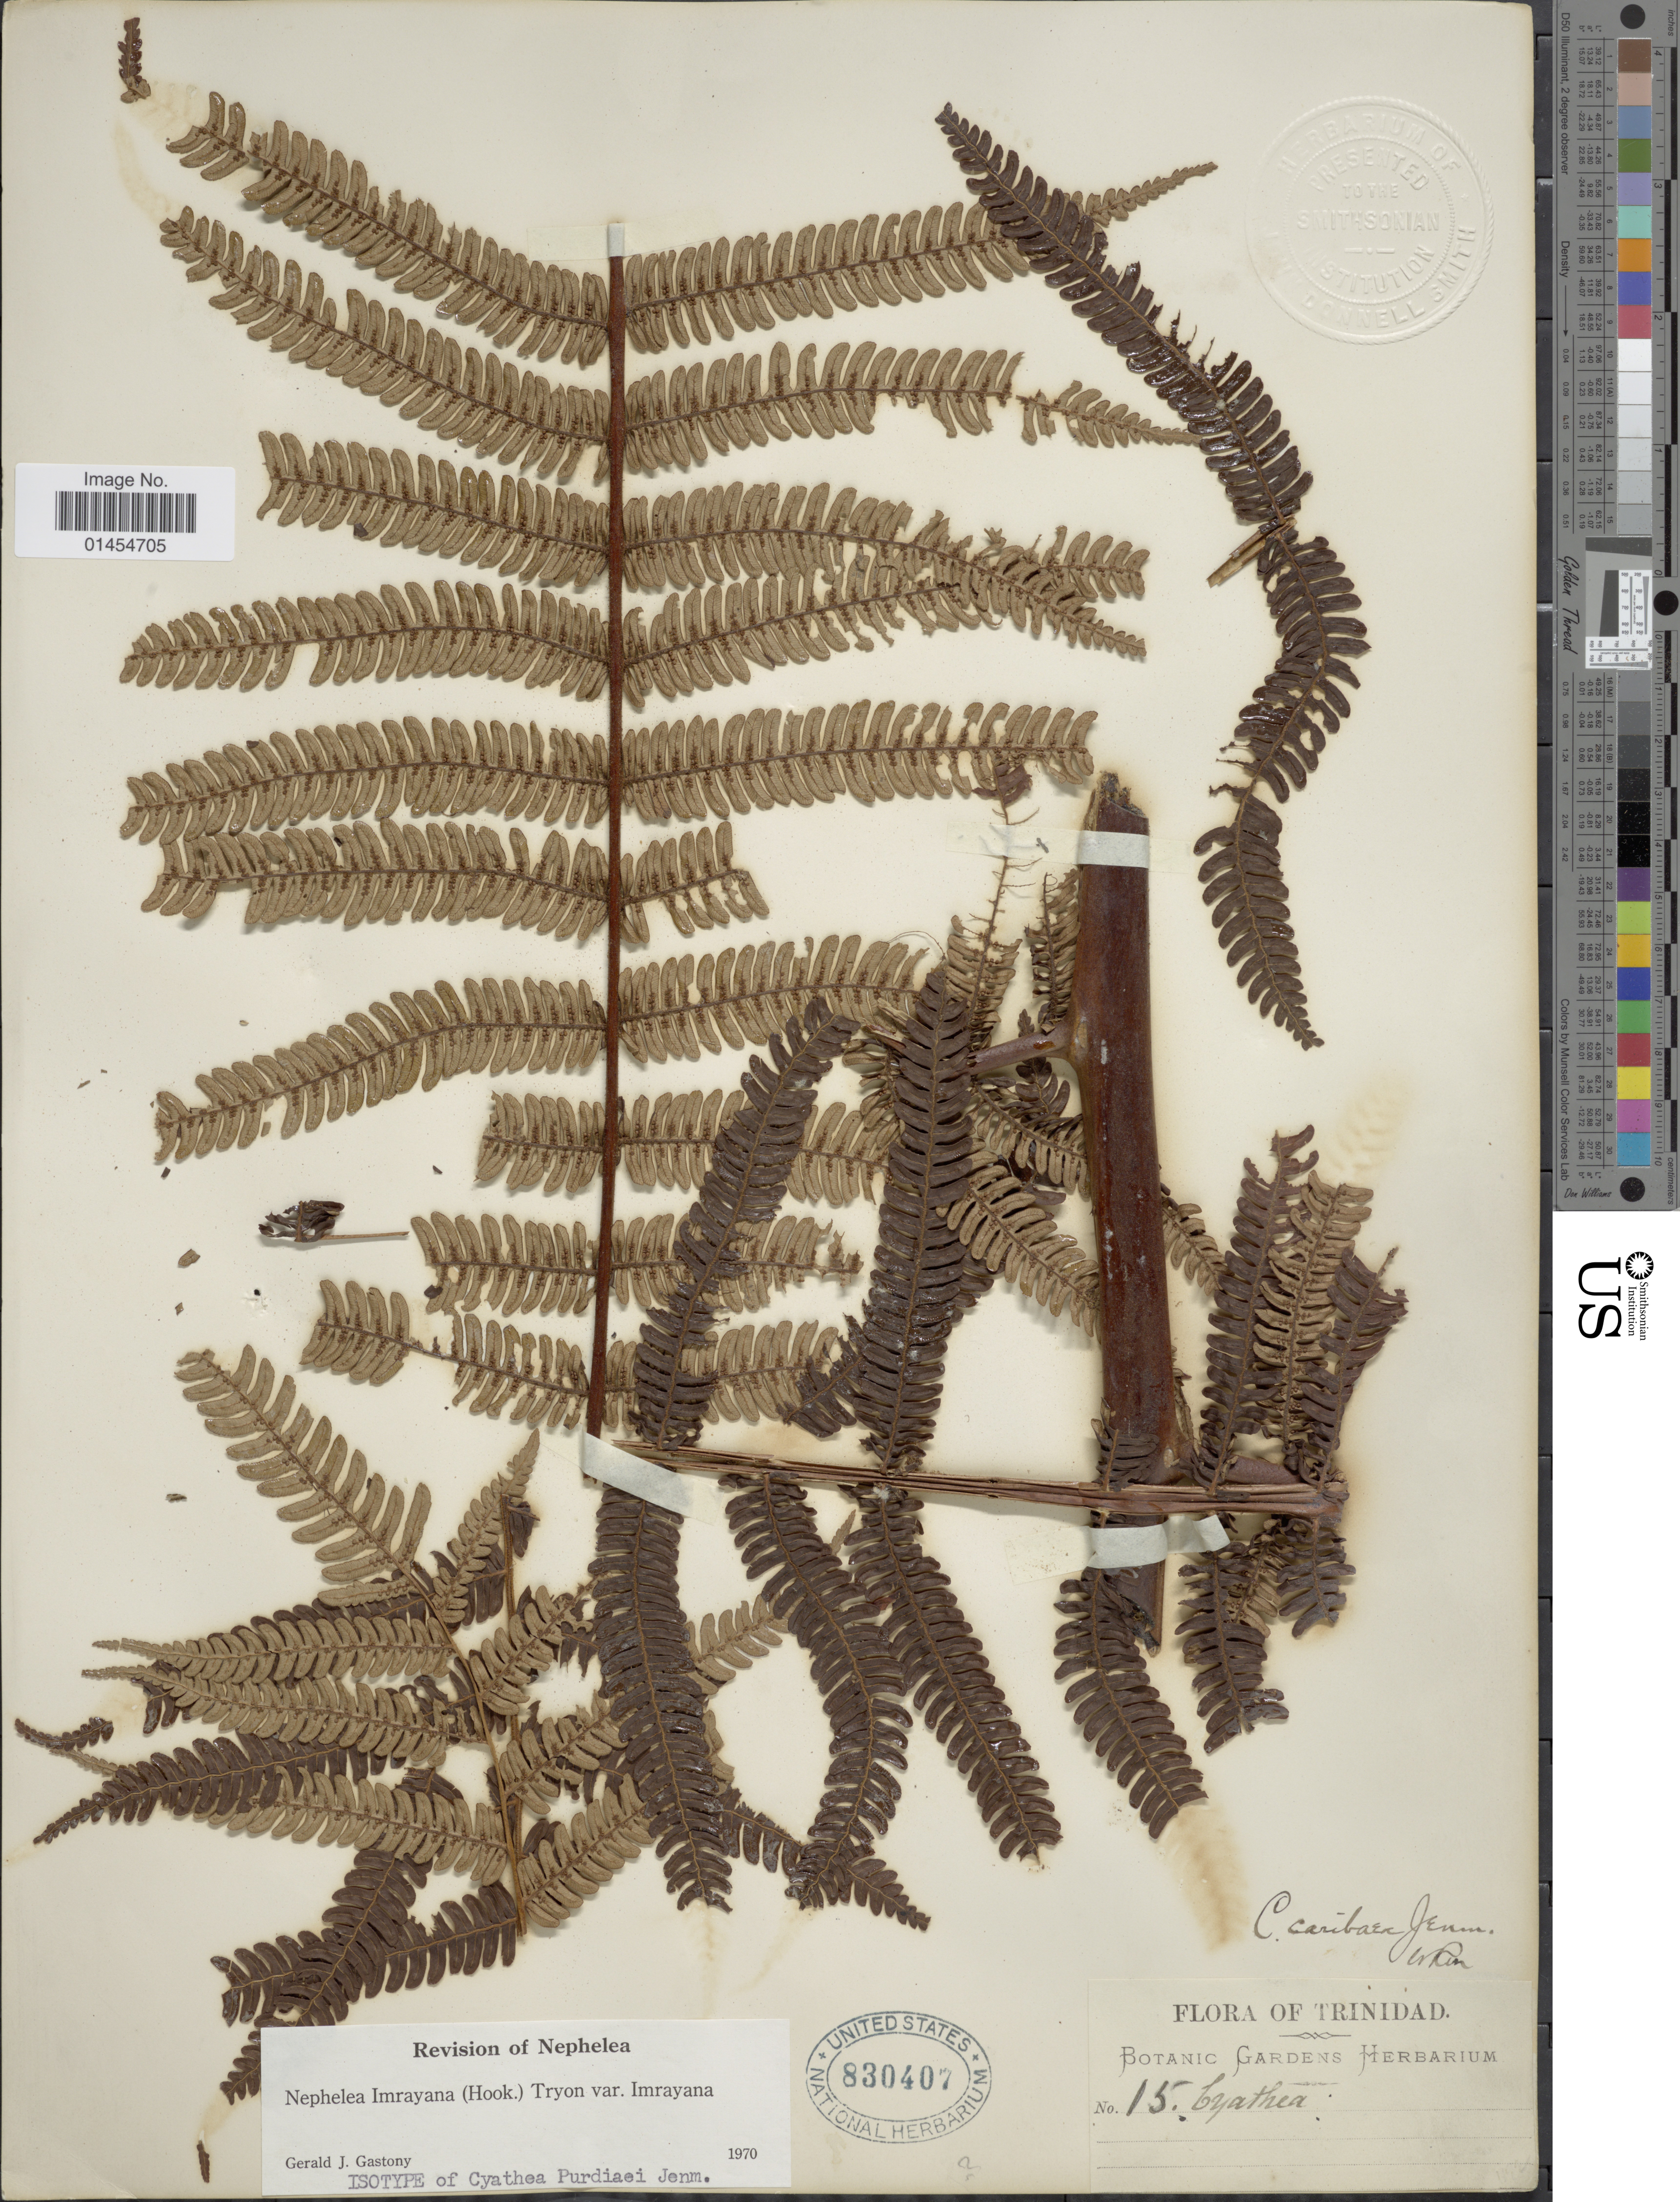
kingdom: Plantae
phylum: Tracheophyta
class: Polypodiopsida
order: Cyatheales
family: Cyatheaceae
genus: Alsophila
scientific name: Alsophila imrayana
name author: (Hook.) D.S. Conant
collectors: Botanic Gardens Herbarium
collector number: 15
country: Trinidad and Tobago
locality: Trinidad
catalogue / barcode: US 830407